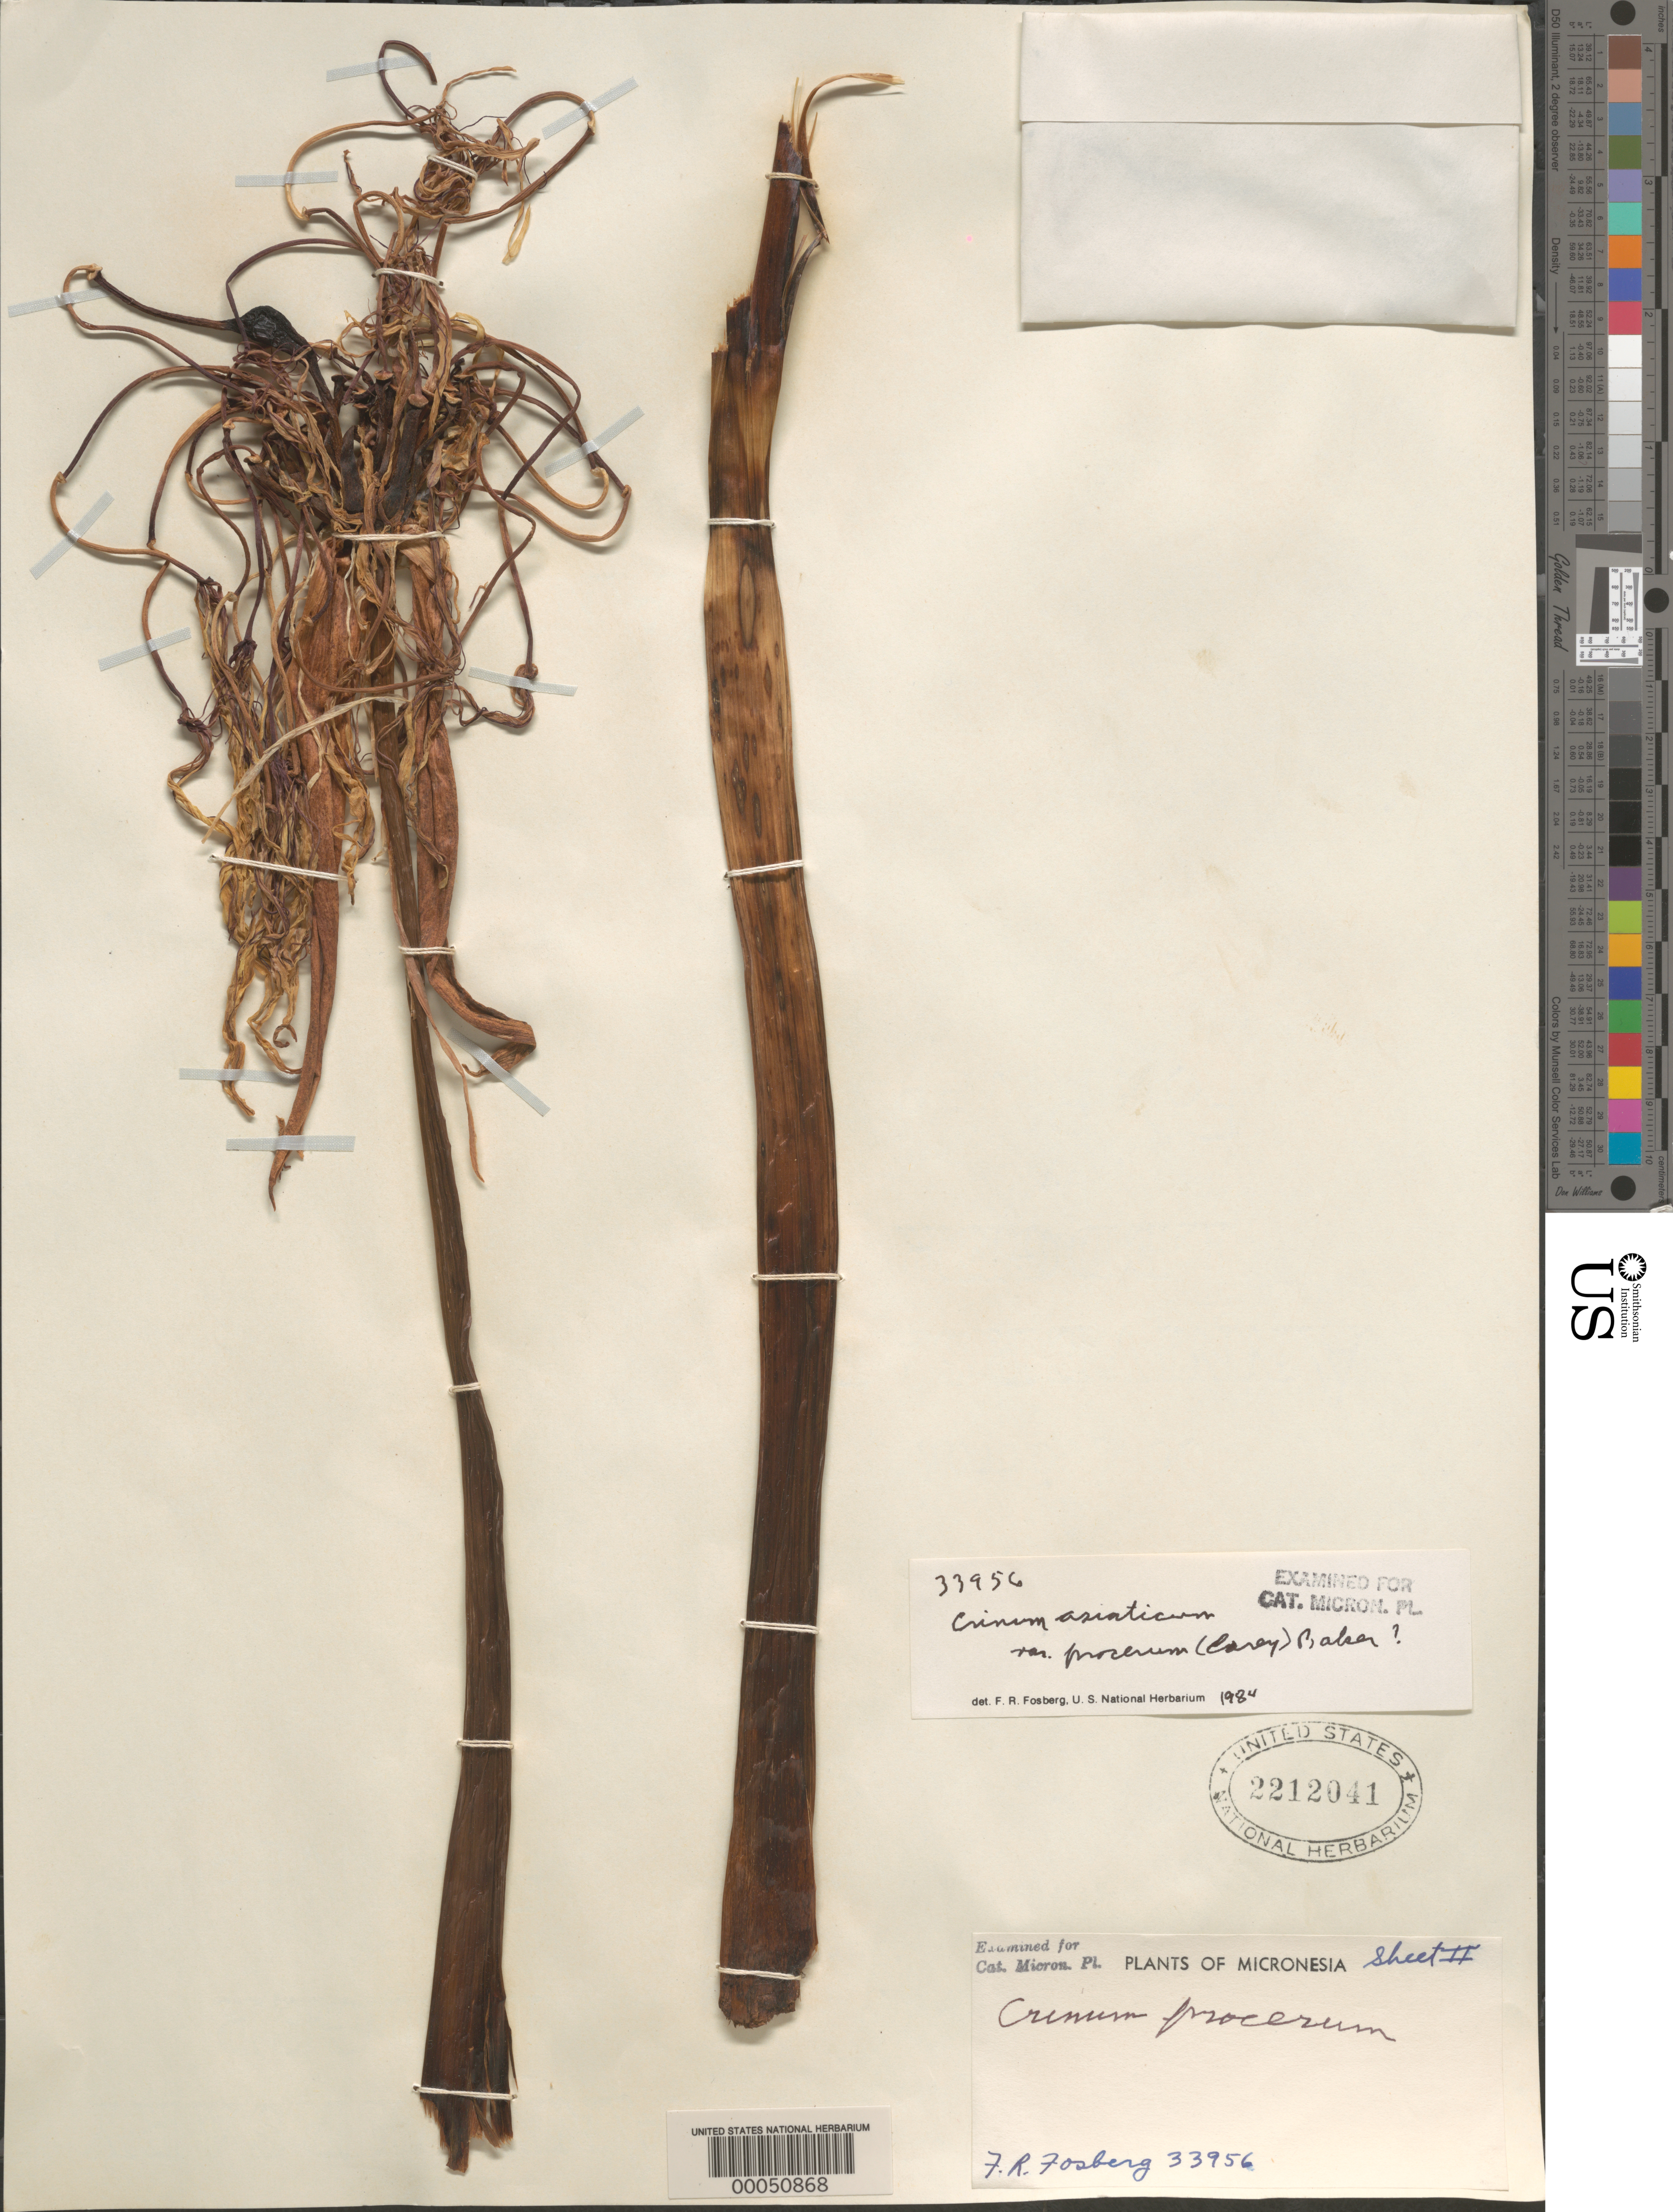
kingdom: Plantae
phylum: Tracheophyta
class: Liliopsida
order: Asparagales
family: Amaryllidaceae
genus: Crinum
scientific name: Crinum asiaticum var. procerum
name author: (Herb. & Carey) Baker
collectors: F. R. Fosberg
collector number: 33956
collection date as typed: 28 Dec 1951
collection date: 1951-12-28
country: Marshall Islands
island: Ailuk Atoll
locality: Center of Ailuk Islet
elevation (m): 1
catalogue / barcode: US 2212041